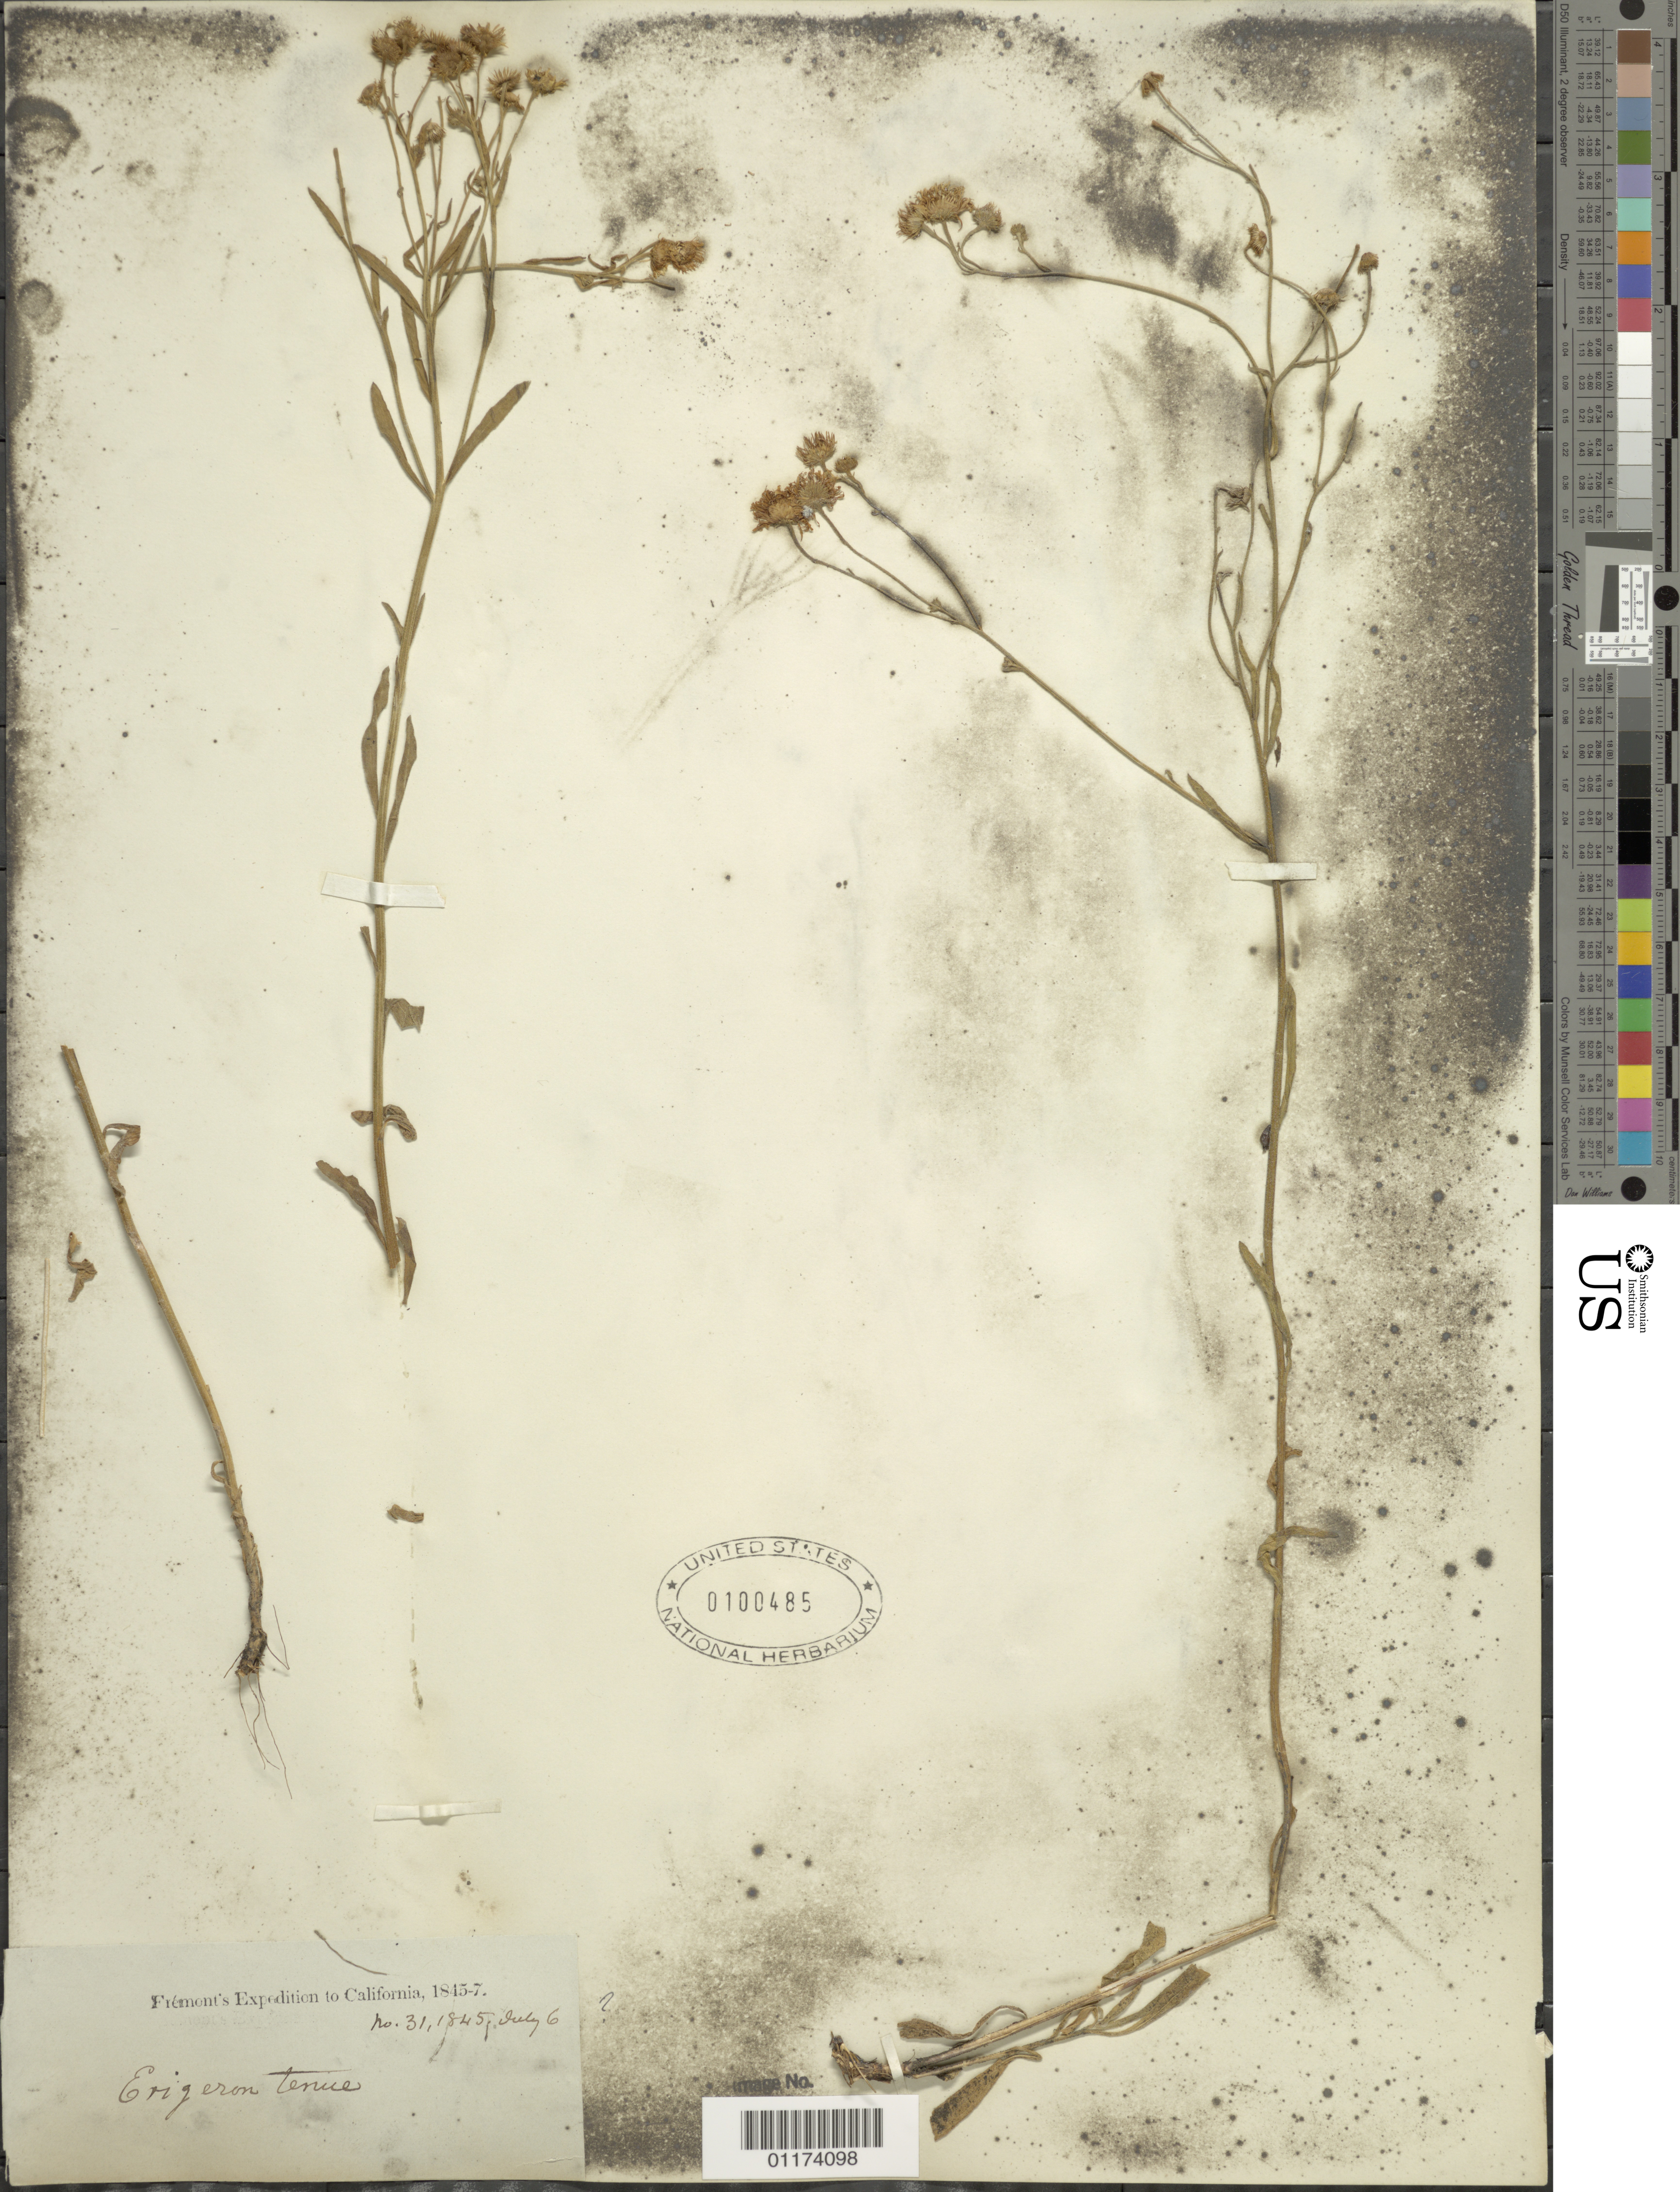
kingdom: Plantae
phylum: Tracheophyta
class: Magnoliopsida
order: Asterales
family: Asteraceae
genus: Erigeron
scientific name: Erigeron tenuis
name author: Torr. & A. Gray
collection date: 1845/1847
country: United States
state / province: California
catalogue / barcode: US 100485